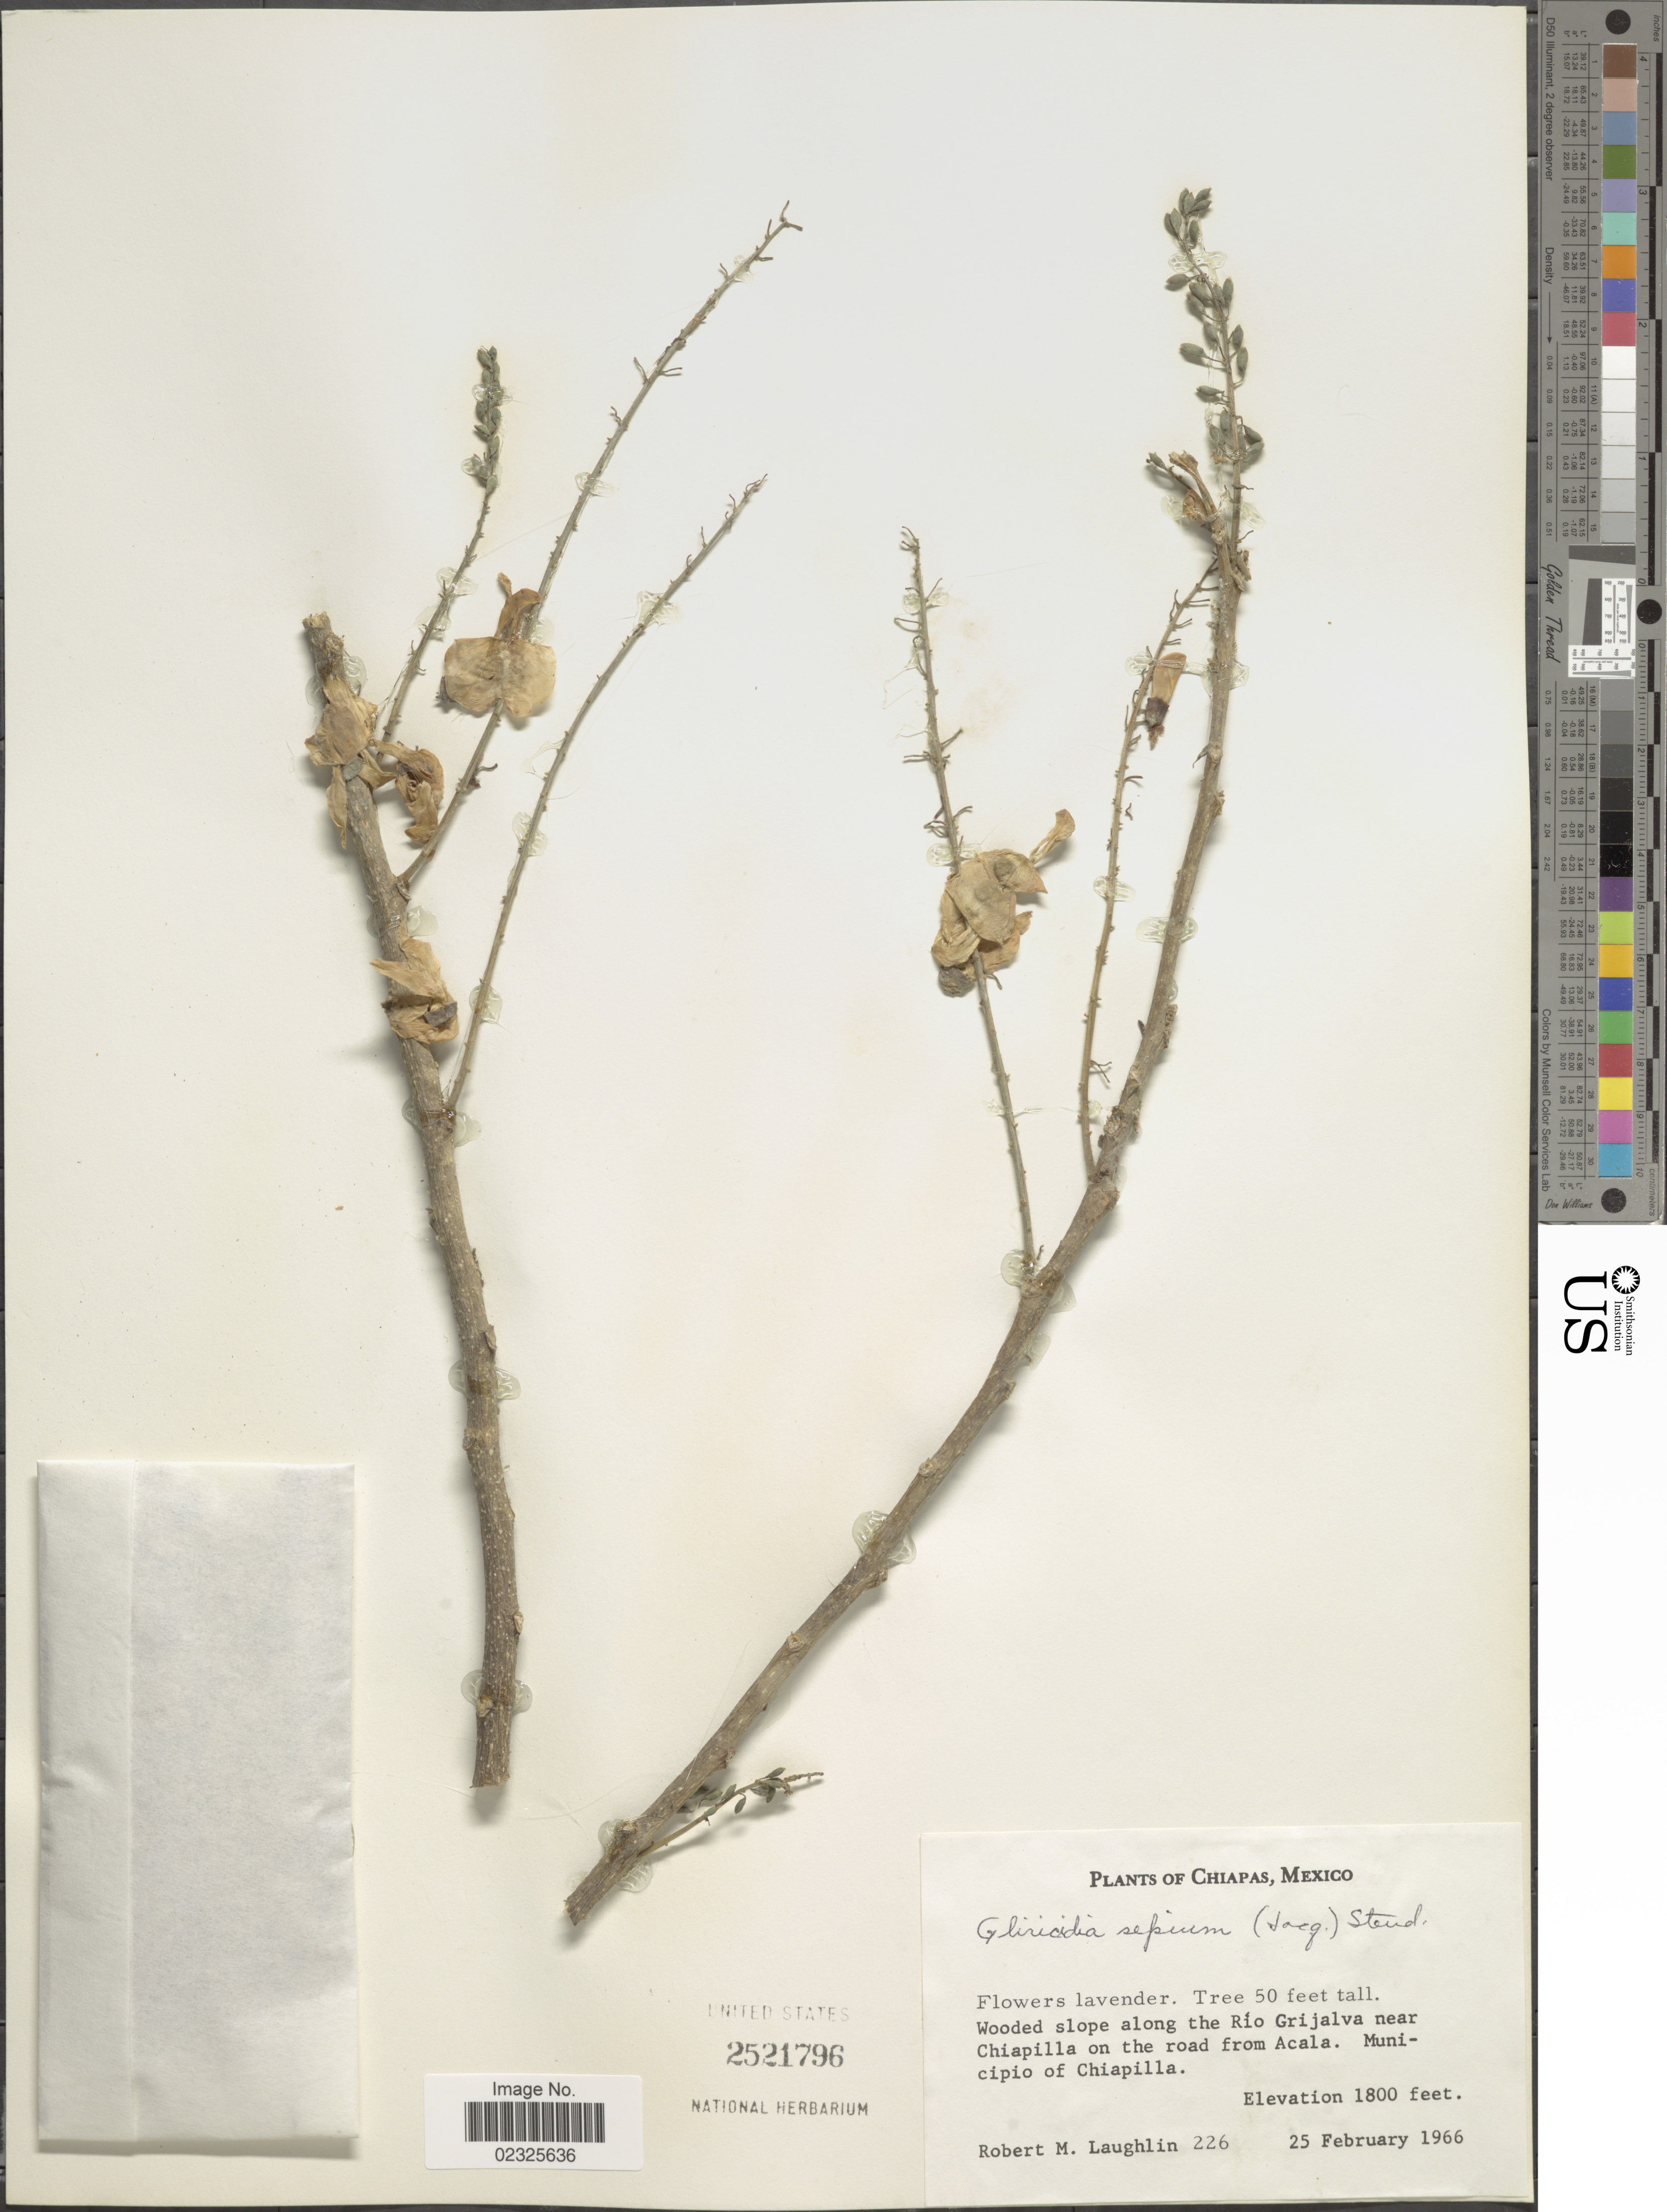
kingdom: Plantae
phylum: Tracheophyta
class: Magnoliopsida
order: Fabales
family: Fabaceae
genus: Gliricidia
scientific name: Gliricidia sepium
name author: (Jacq.) Kunth ex Walp.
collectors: R. M. Laughlin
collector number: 226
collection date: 1966-02-25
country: Mexico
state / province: Chiapas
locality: Wooded slope along the Rio Grijalva near Chiapilla on the road from Acala. Municiopio de Chiapilla.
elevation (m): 549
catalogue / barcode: US 2521796